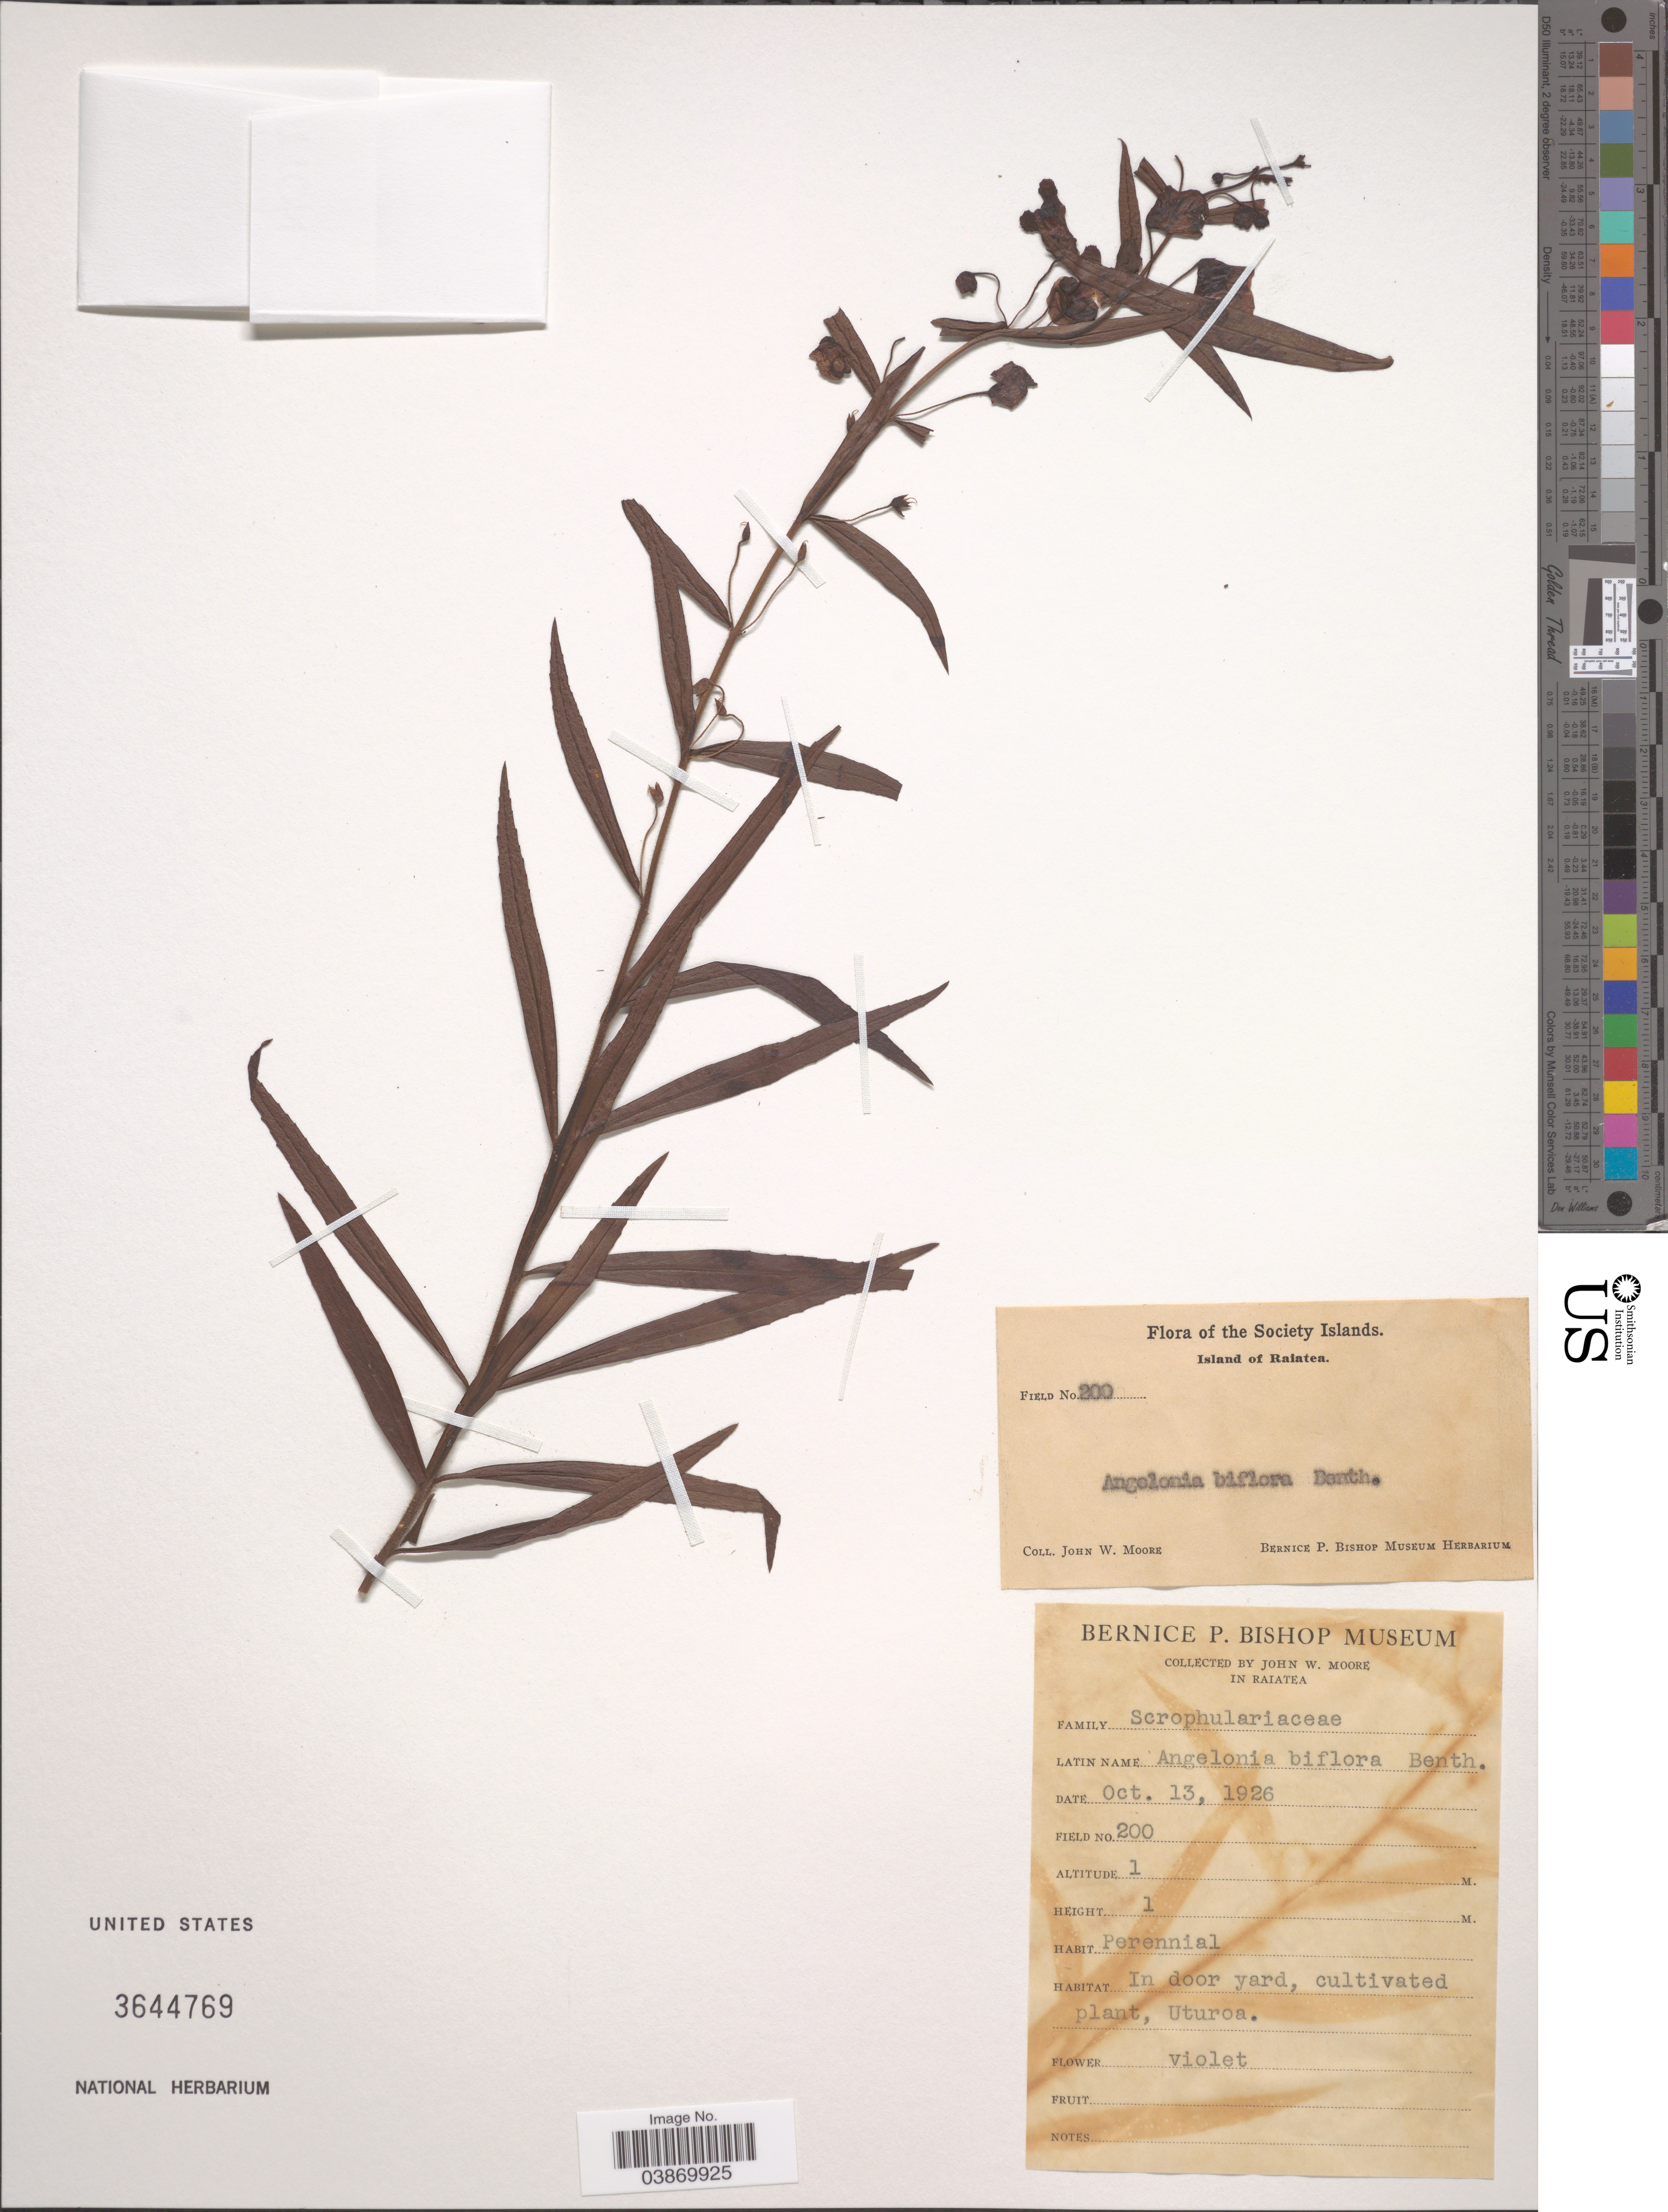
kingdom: Plantae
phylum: Tracheophyta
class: Magnoliopsida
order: Lamiales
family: Plantaginaceae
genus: Angelonia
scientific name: Angelonia biflora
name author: Benth.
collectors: J. Moore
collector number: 200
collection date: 1926-10-13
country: French Polynesia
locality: Raiatea. In door yard, cultivated plant, Uturoa.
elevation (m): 1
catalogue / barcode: US 3644769